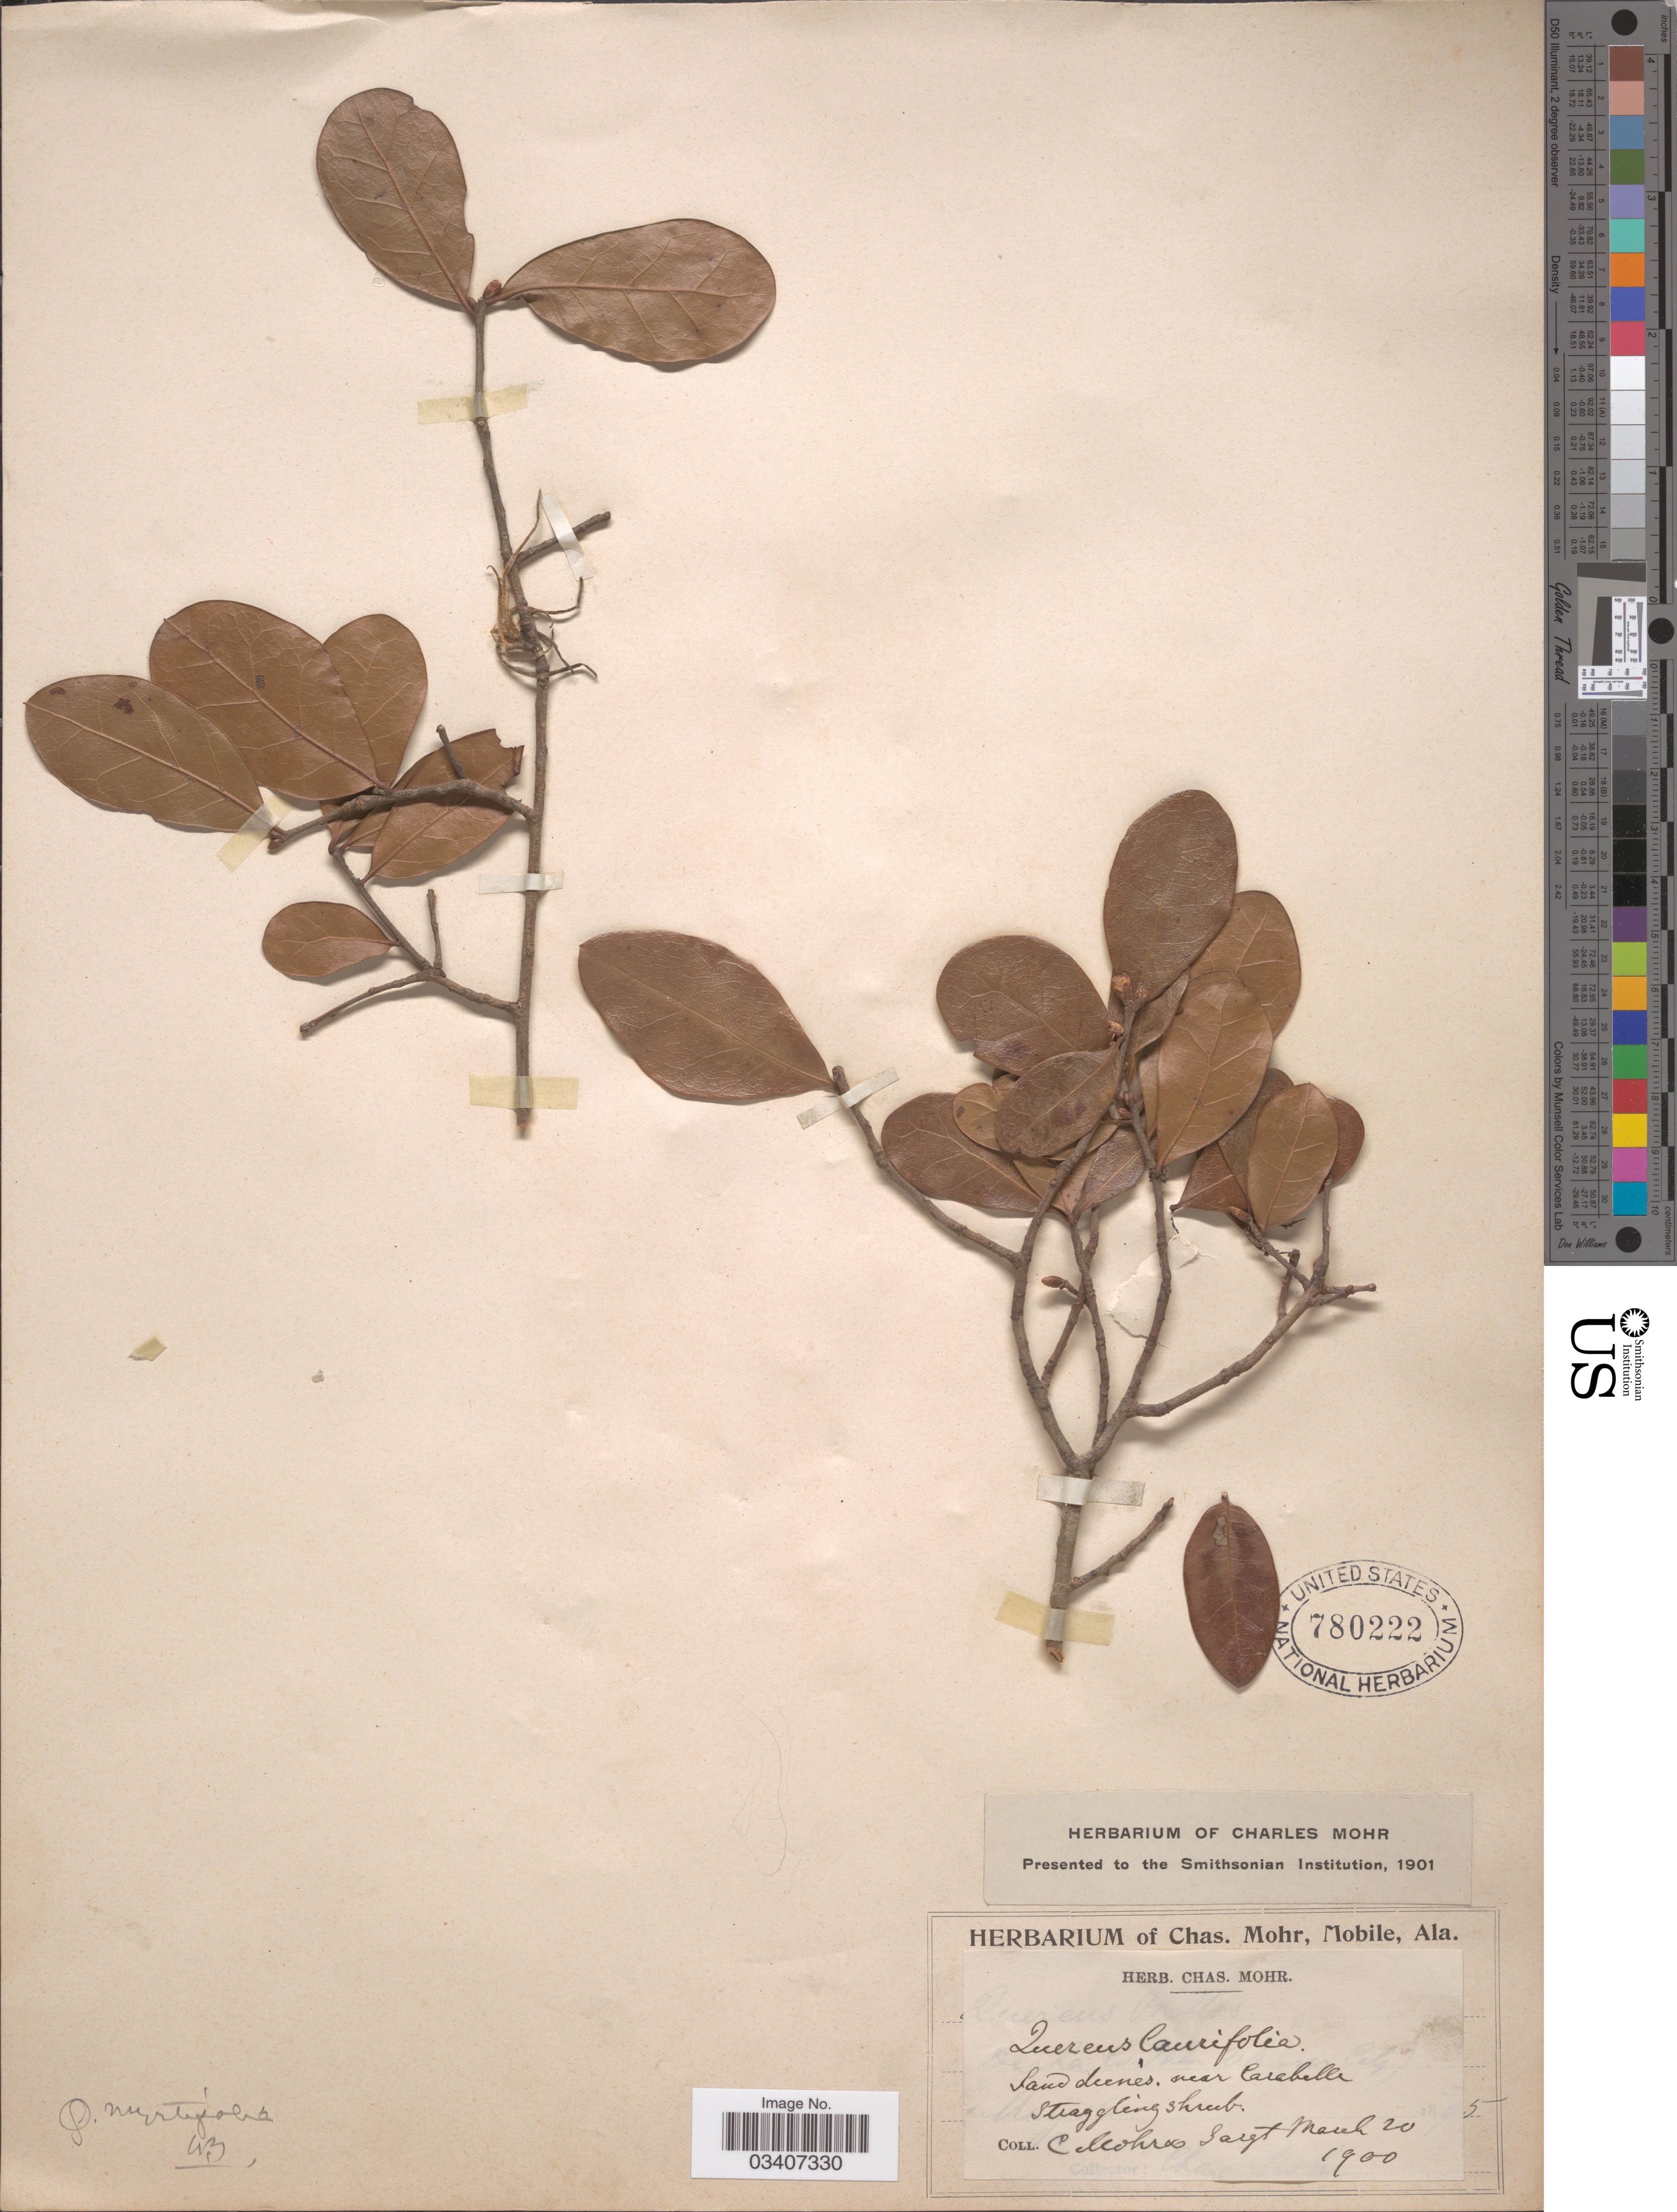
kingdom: Plantae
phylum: Tracheophyta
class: Magnoliopsida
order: Fagales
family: Fagaceae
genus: Quercus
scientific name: Quercus myrtifolia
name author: Willd.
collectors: Mohr, C. T. (herbarium)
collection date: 1900-03-20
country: United States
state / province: Alabama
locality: Near Carabelle.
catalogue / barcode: US 780222